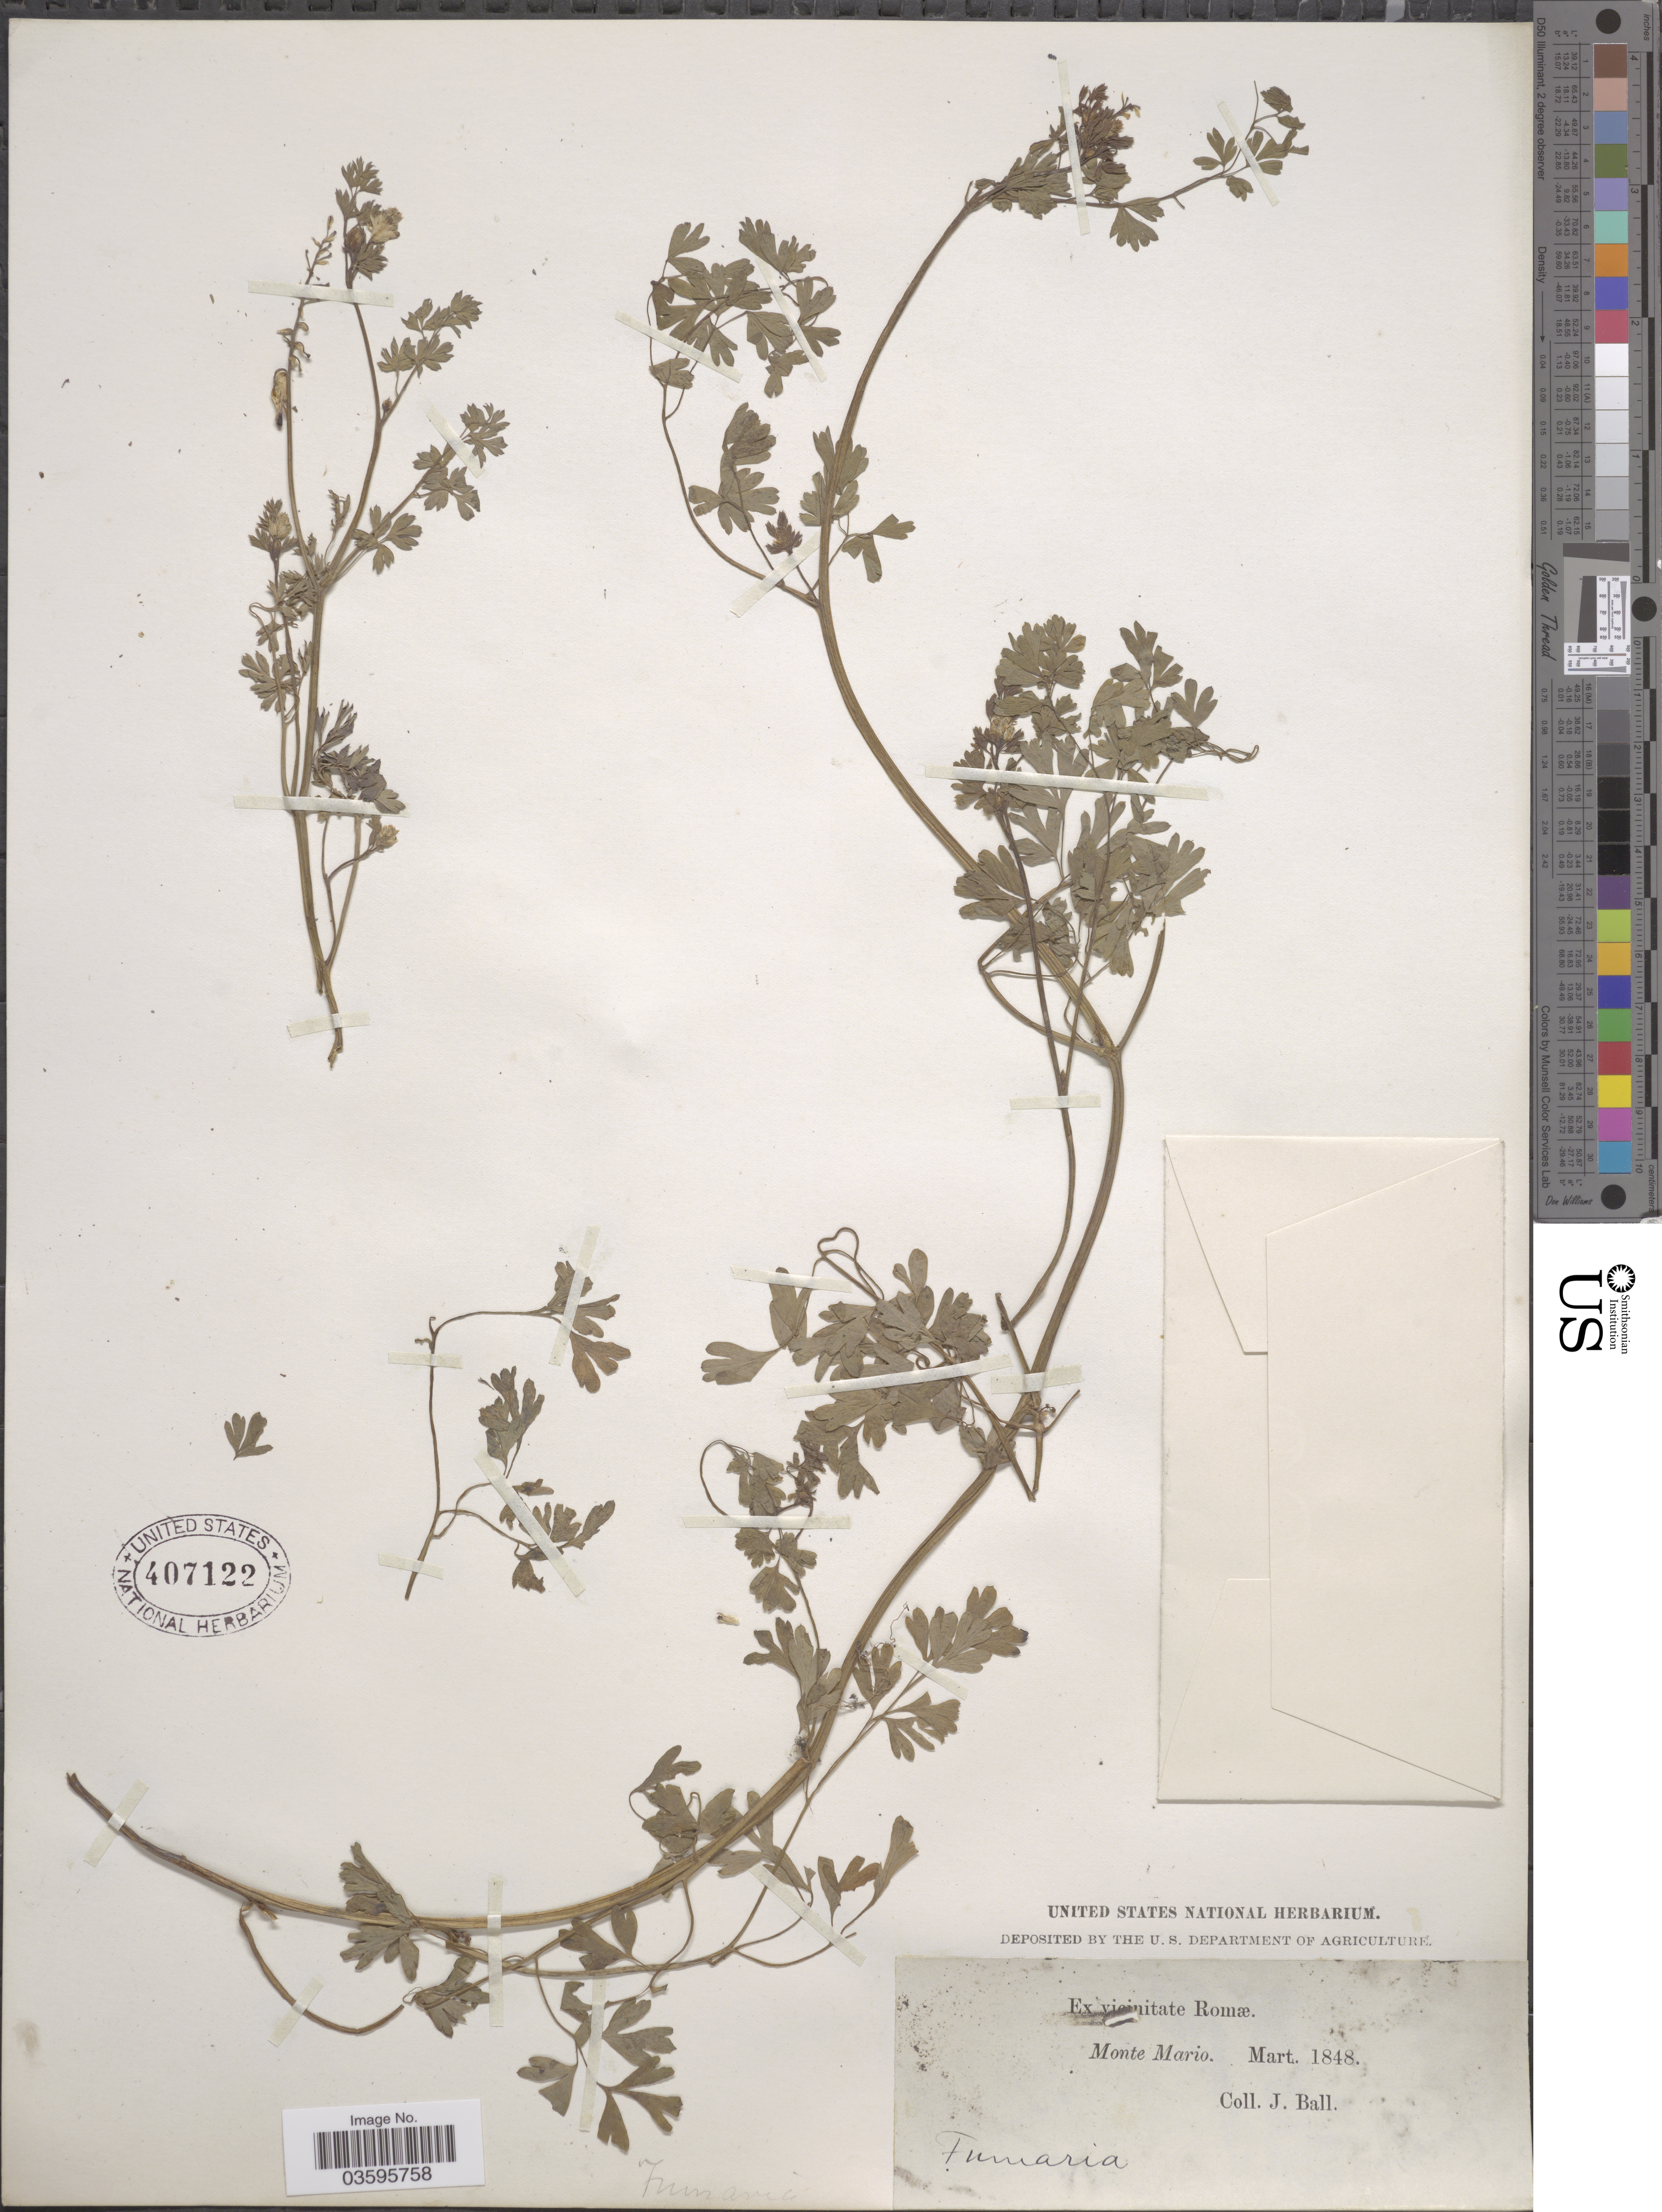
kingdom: Plantae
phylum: Tracheophyta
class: Magnoliopsida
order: Ranunculales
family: Papaveraceae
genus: Fumaria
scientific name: Fumaria sp.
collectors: J. Ball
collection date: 1848-03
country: Italy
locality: Ex vicinitate Romæ. Monte Mario.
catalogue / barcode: US 407122